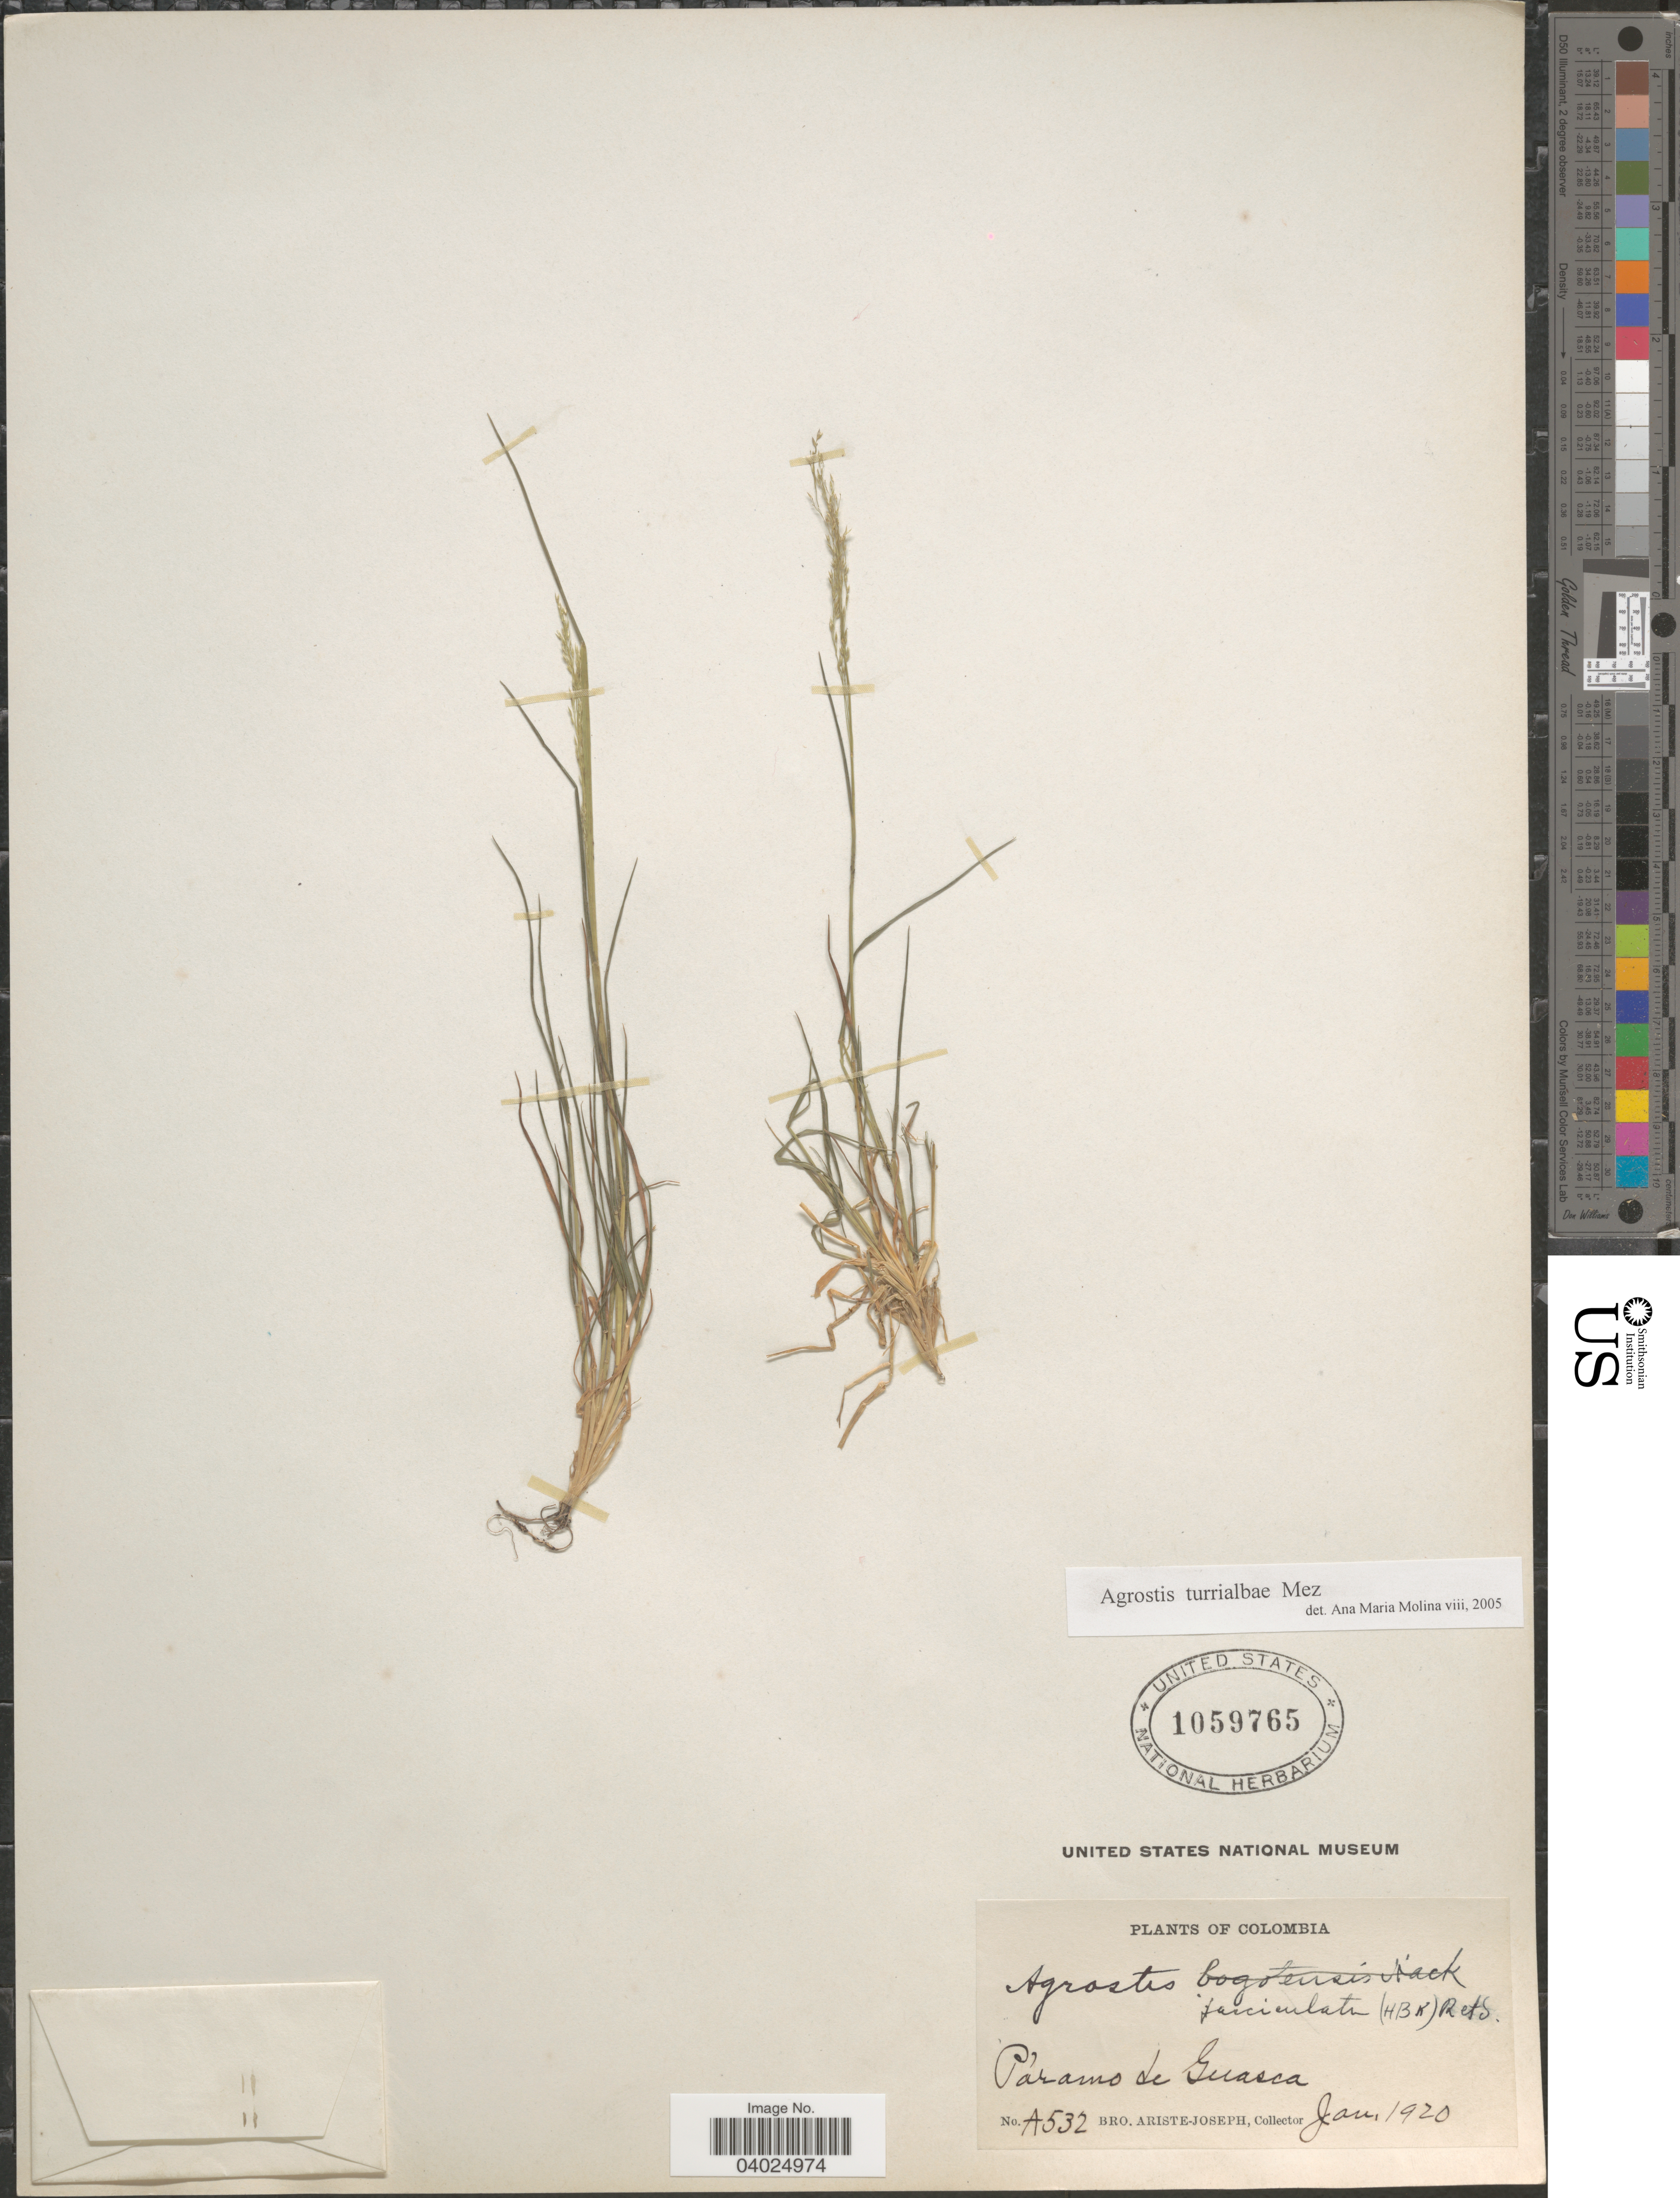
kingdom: Plantae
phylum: Tracheophyta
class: Liliopsida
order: Poales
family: Poaceae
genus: Agrostis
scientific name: Agrostis turrialbae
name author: Mez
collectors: Bro. Ariste-Joseph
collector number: A532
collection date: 1920-01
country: Colombia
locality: Páramo de Guasca.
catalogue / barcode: US 1059765